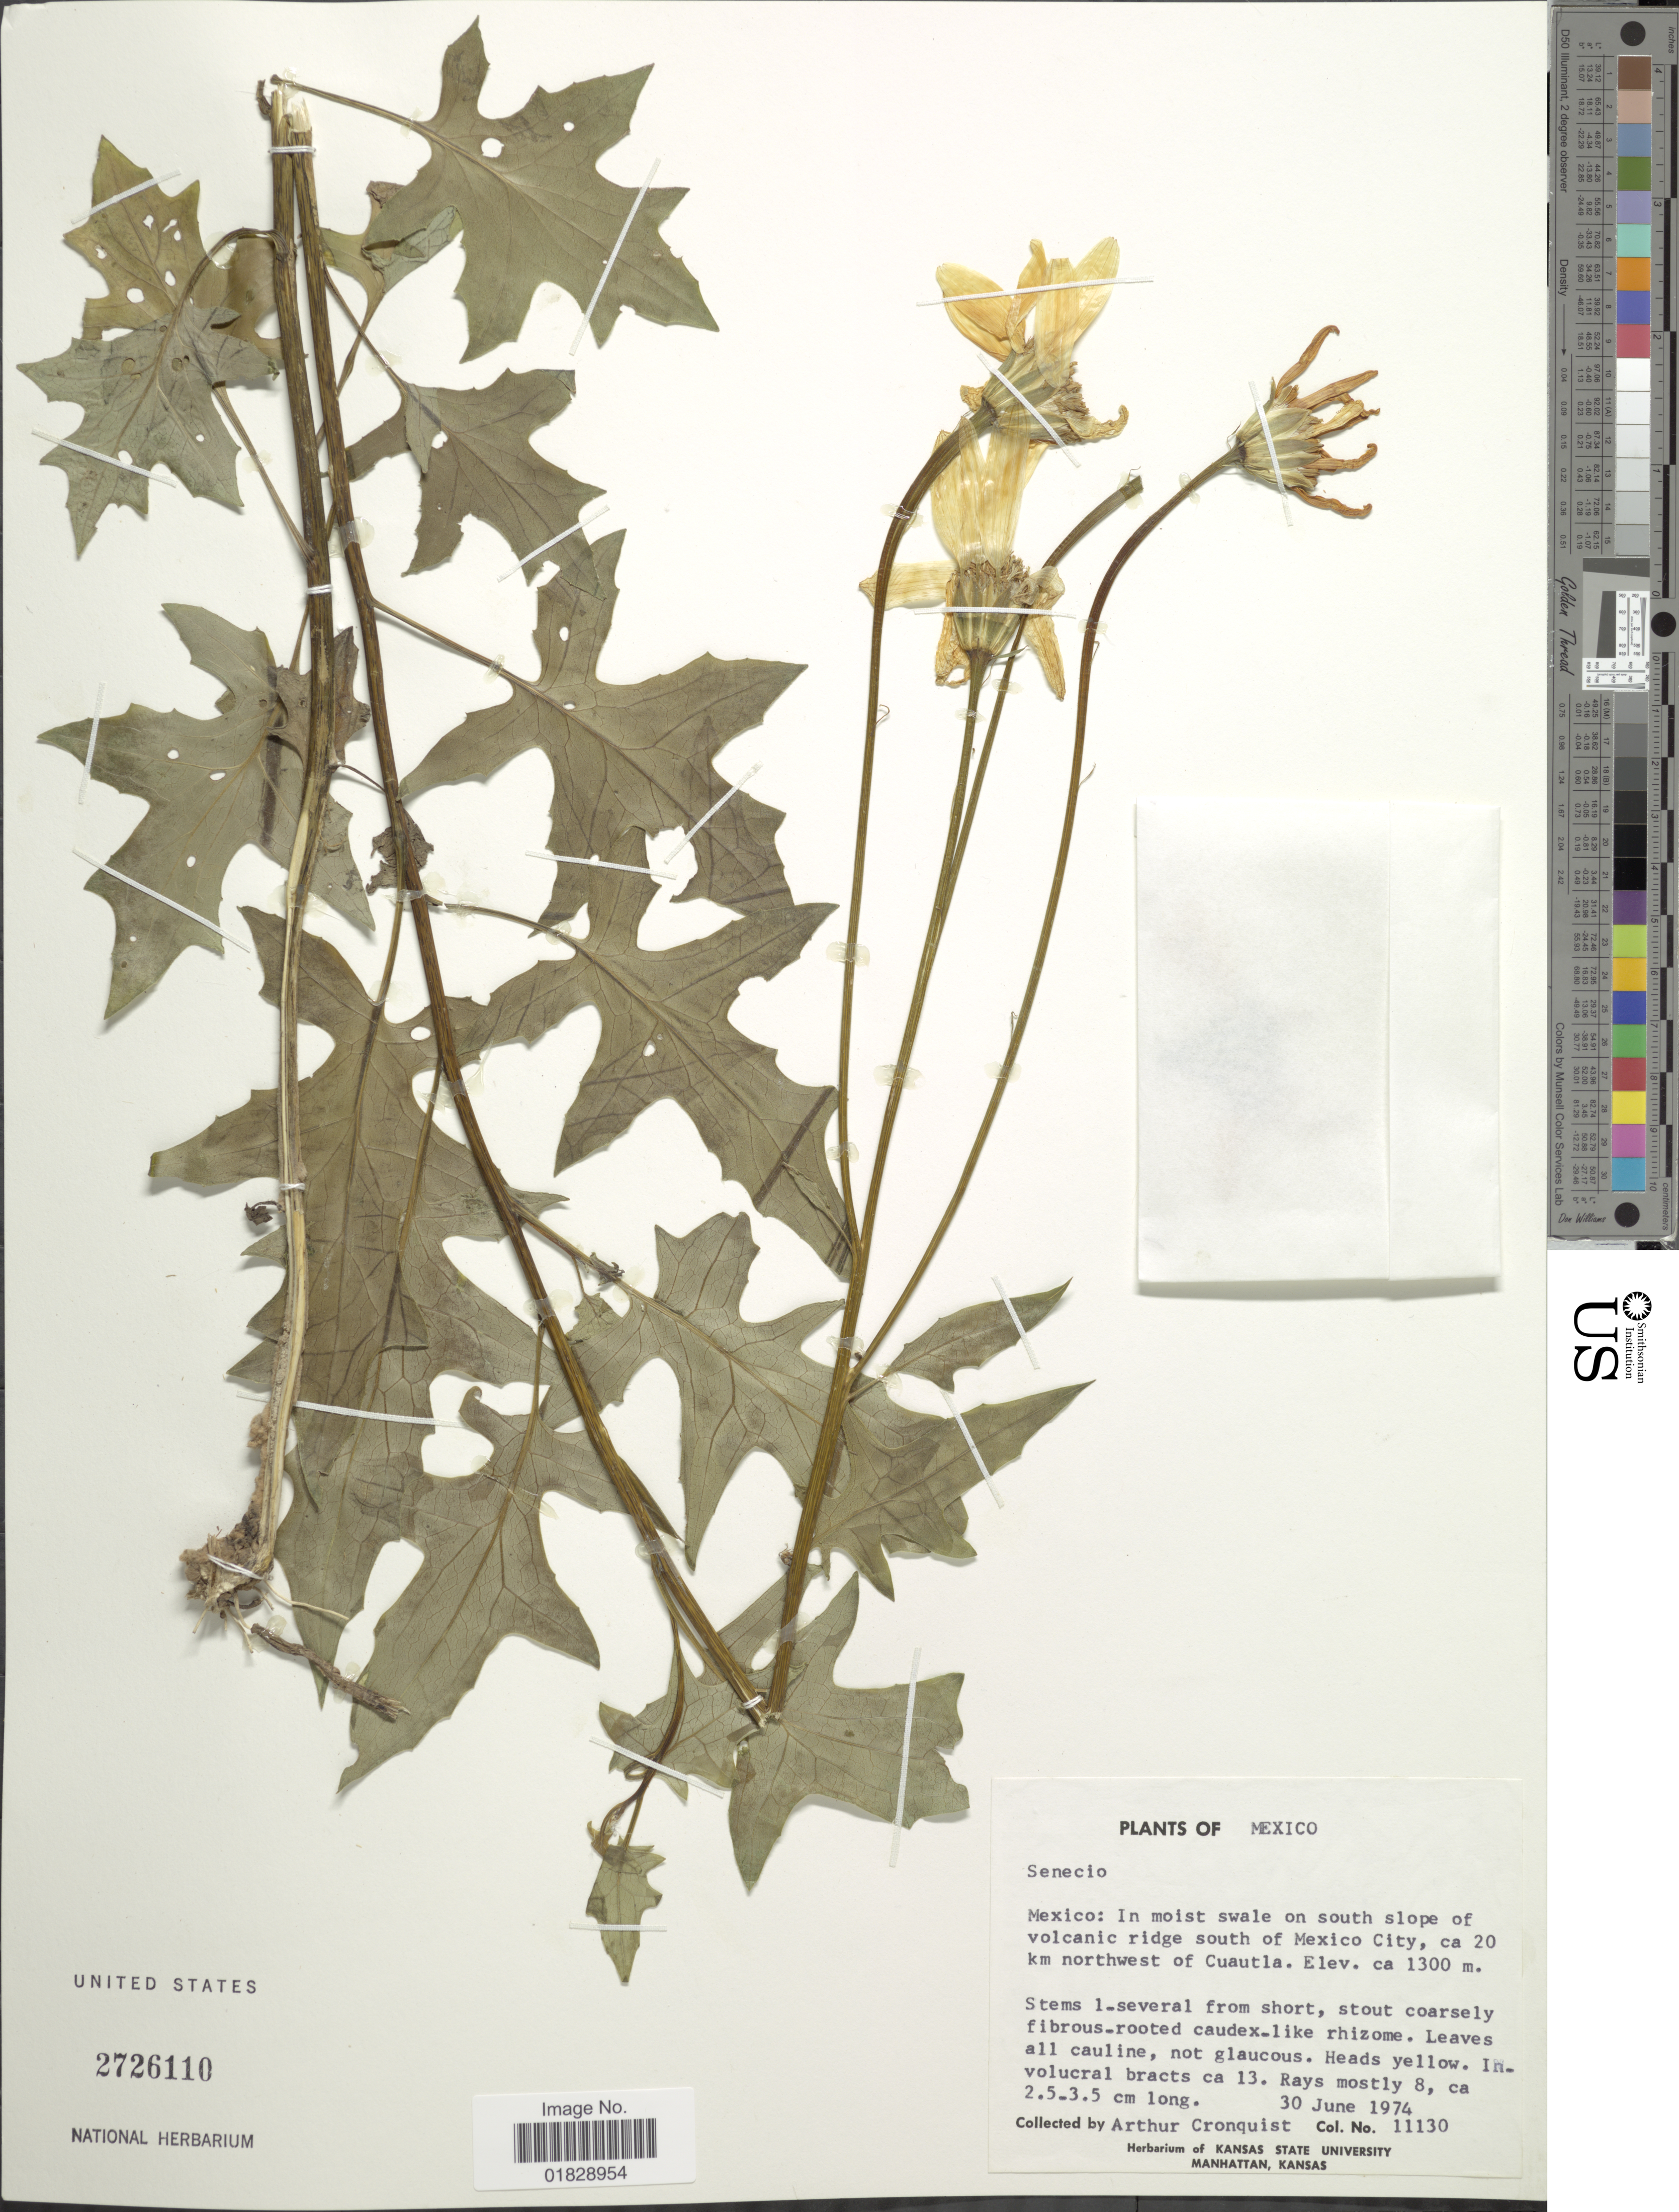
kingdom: Plantae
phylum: Tracheophyta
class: Magnoliopsida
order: Asterales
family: Asteraceae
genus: Senecio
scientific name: Senecio acerifolius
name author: Klatt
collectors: A. J. Cronquist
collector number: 11130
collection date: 1974-06-30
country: Mexico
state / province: México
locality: Mexico: In moist swale on south slope of volcanic ridge south of Mexico City, ca 20 km northwest of Cuautla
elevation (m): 1300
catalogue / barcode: US 2726110